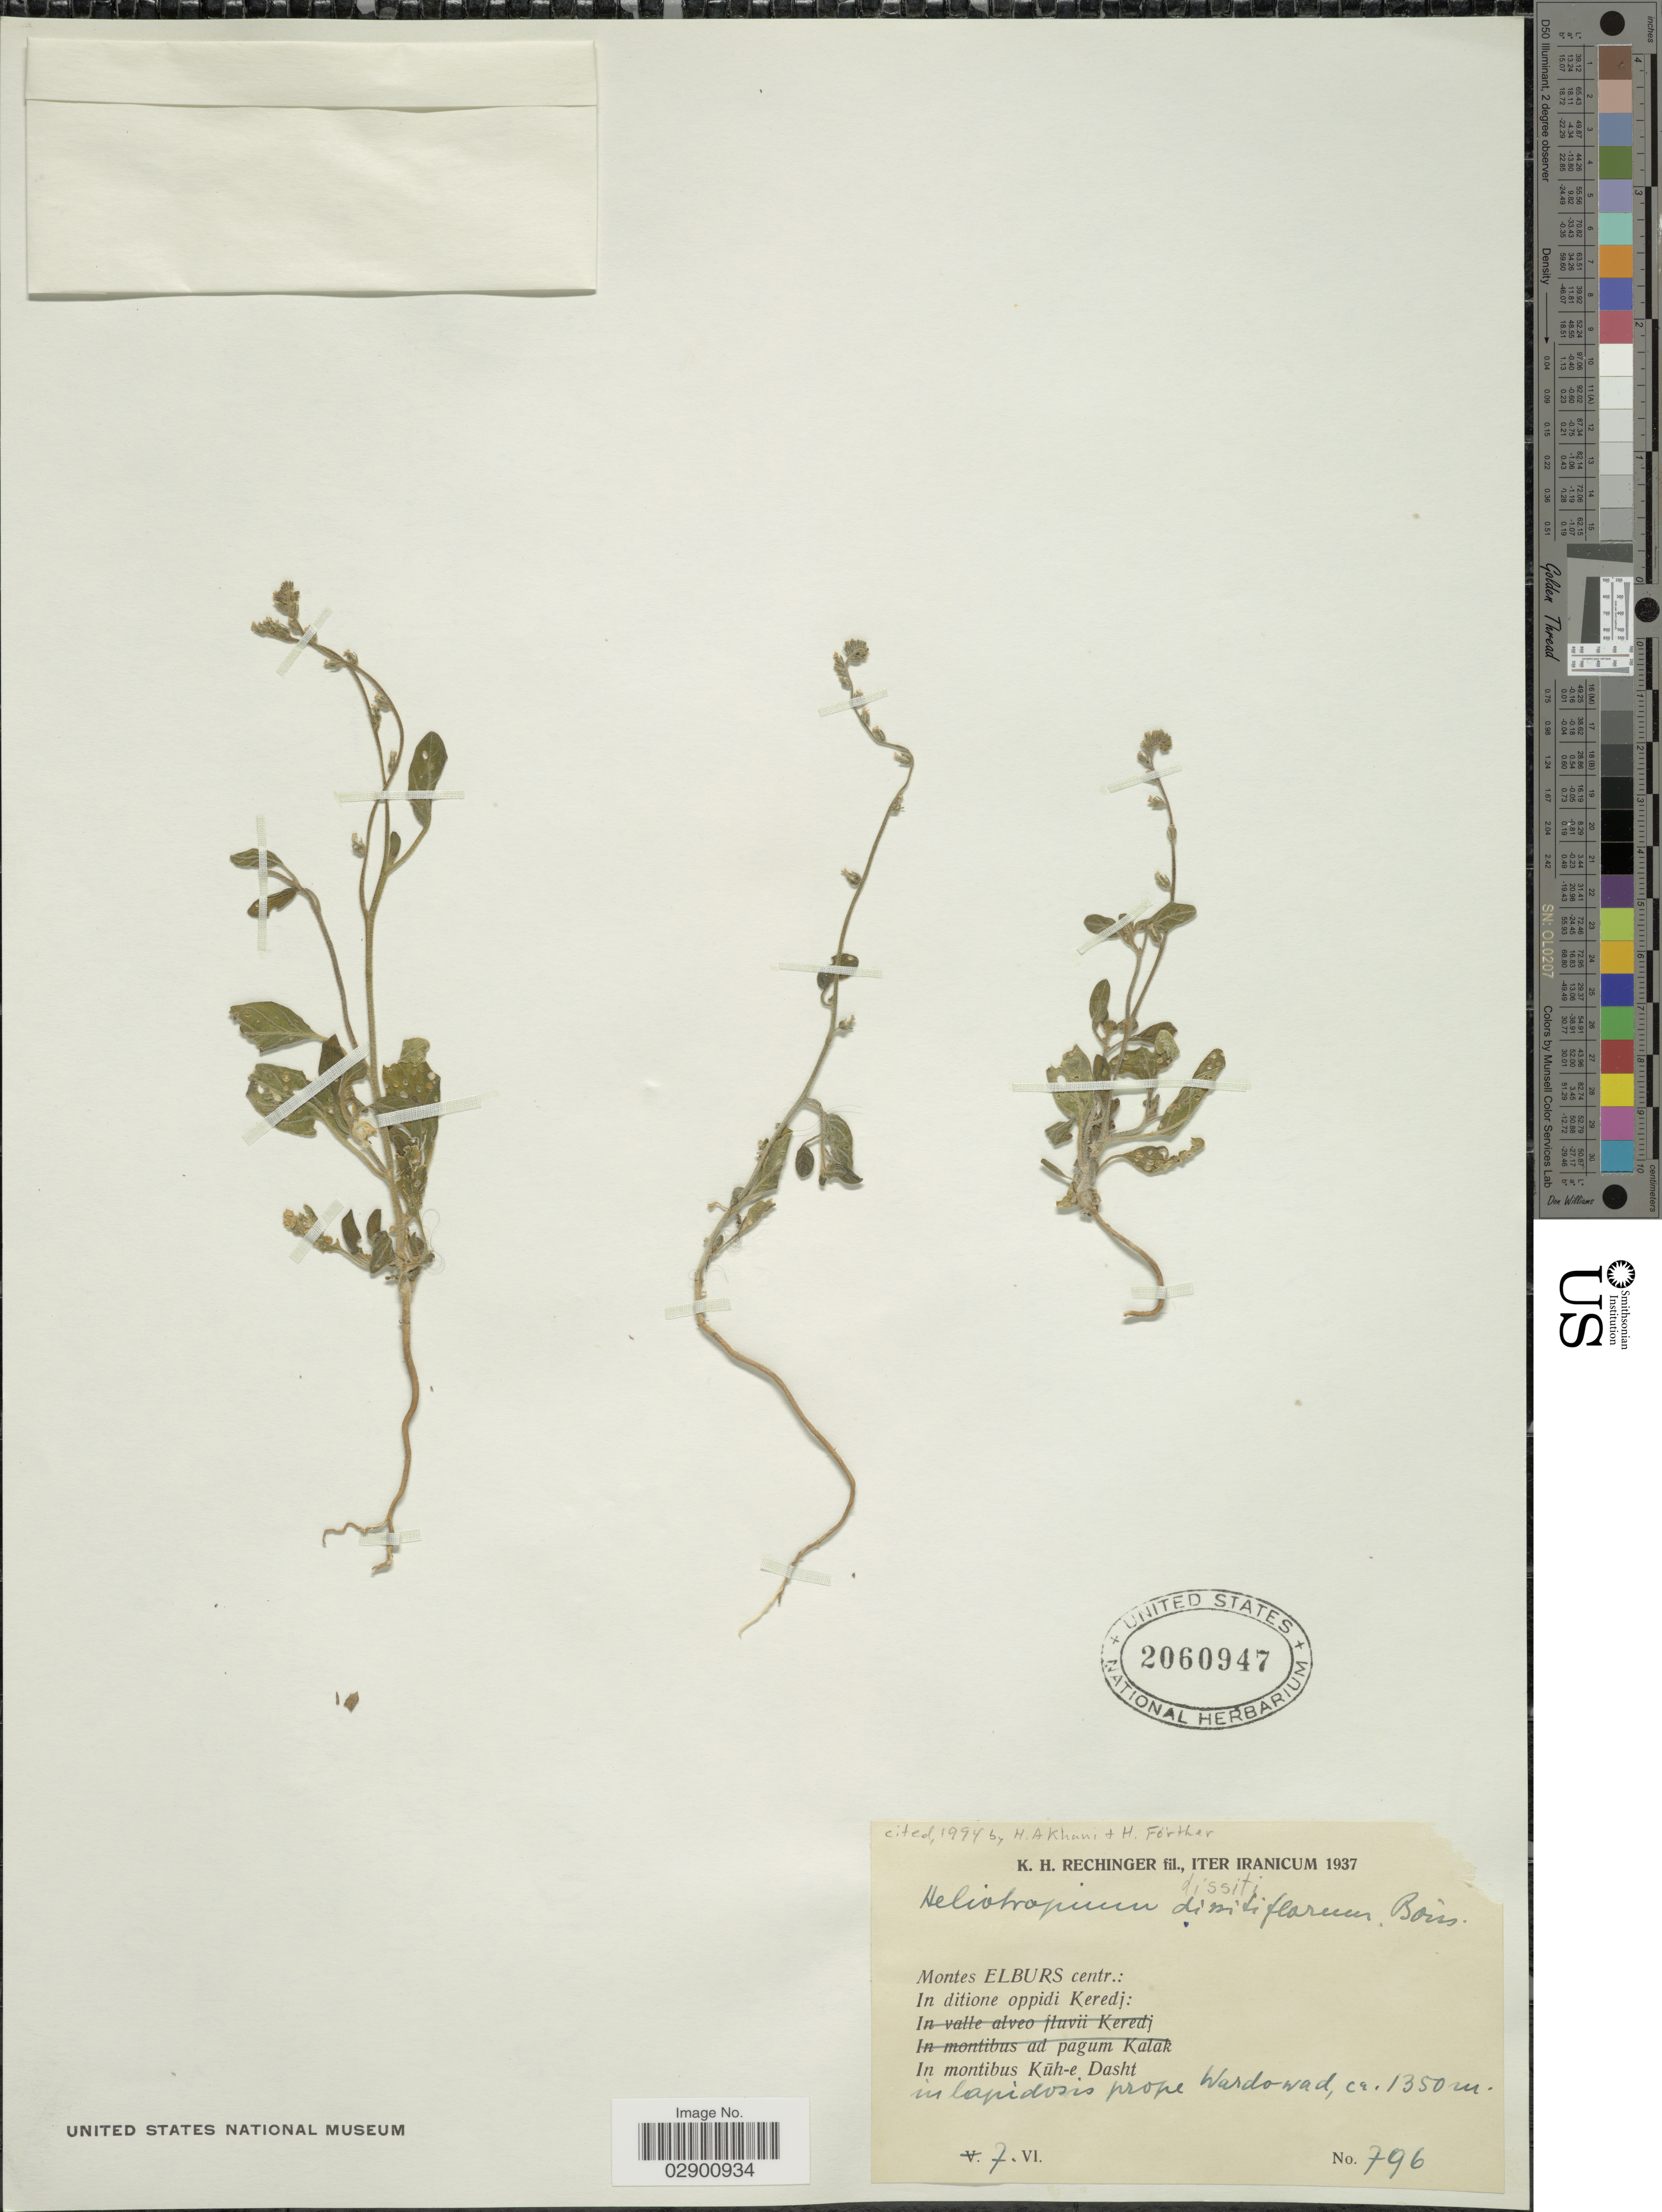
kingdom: Plantae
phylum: Tracheophyta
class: Magnoliopsida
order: Boraginales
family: Heliotropiaceae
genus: Heliotropium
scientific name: Heliotropium dissitiflorum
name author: Boiss.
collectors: K. H. Rechinger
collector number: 796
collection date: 1937-06-07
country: Iran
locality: Montes Elburs centr.: In ditione oppidi Keredj: In montibus Küh-e Dasht in lapidosis prope Wardowad.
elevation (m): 1350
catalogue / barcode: US 2060947